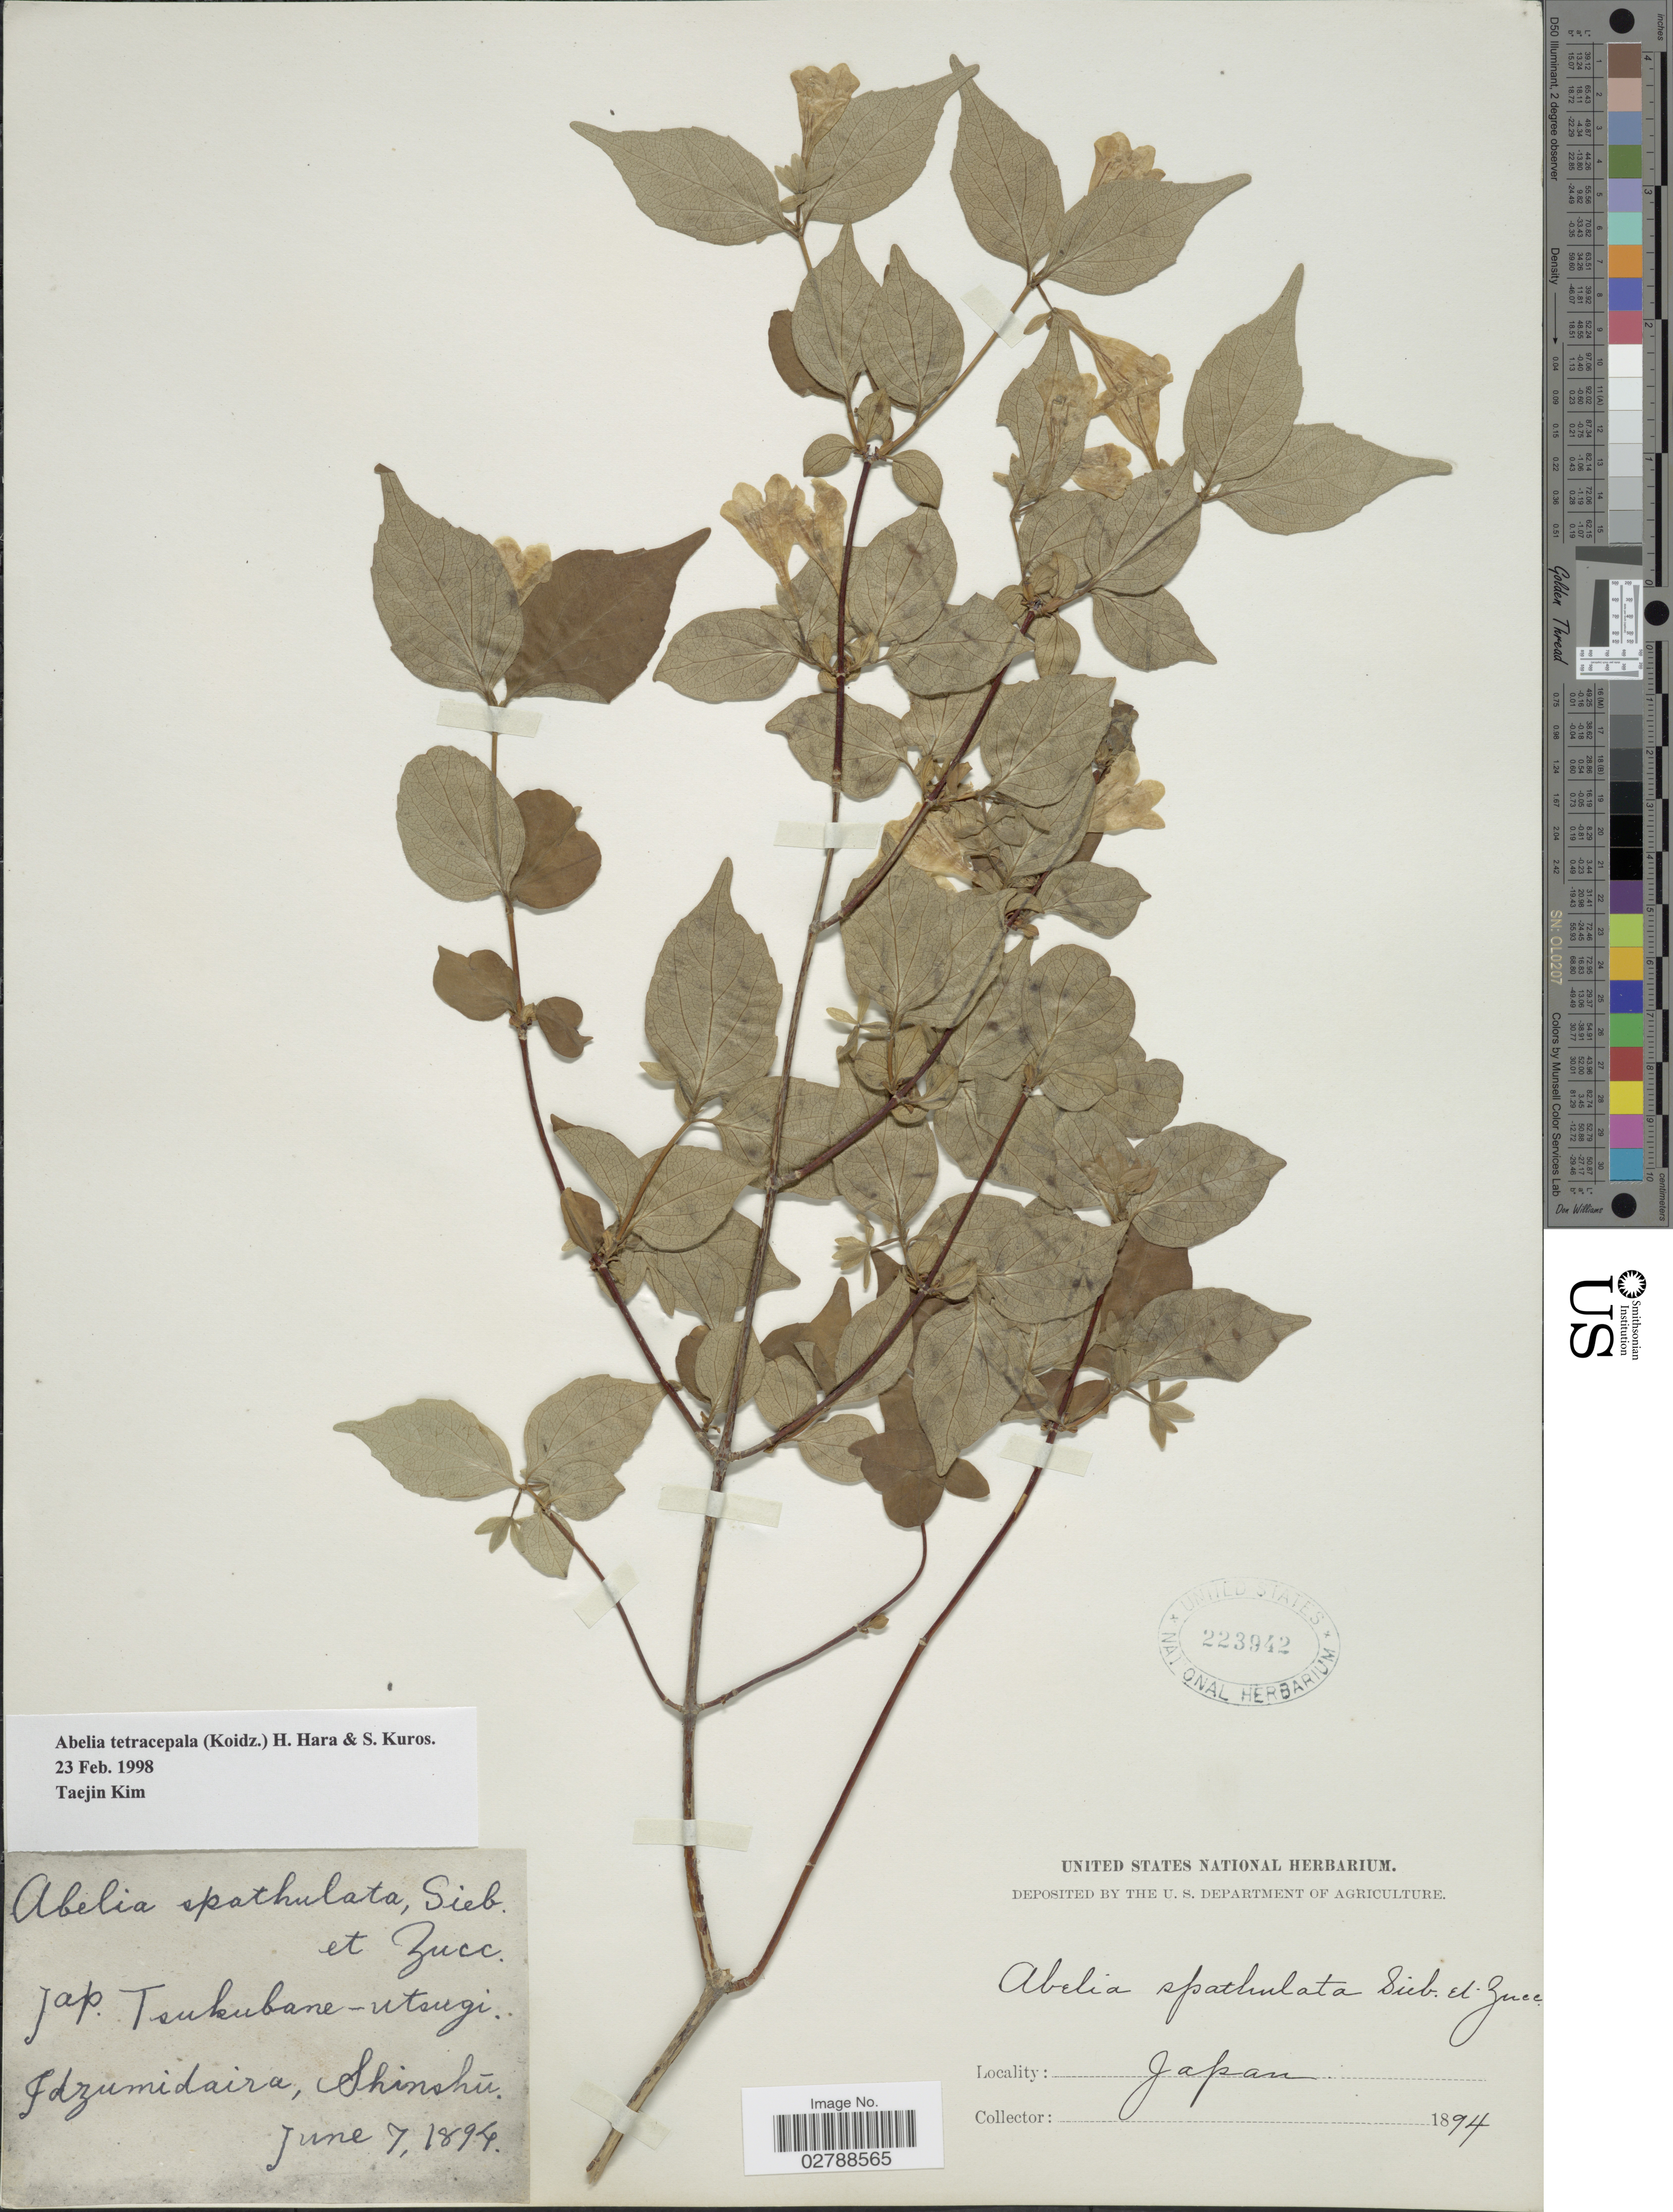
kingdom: Plantae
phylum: Tracheophyta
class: Magnoliopsida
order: Dipsacales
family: Caprifoliaceae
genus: Abelia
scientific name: Abelia tetrasepala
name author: (Koidz.) H. Hara & Kuros.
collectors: ex herb. United States National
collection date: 1984-06-07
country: Japan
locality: Idzumidaira, Shinshu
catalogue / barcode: US 223942